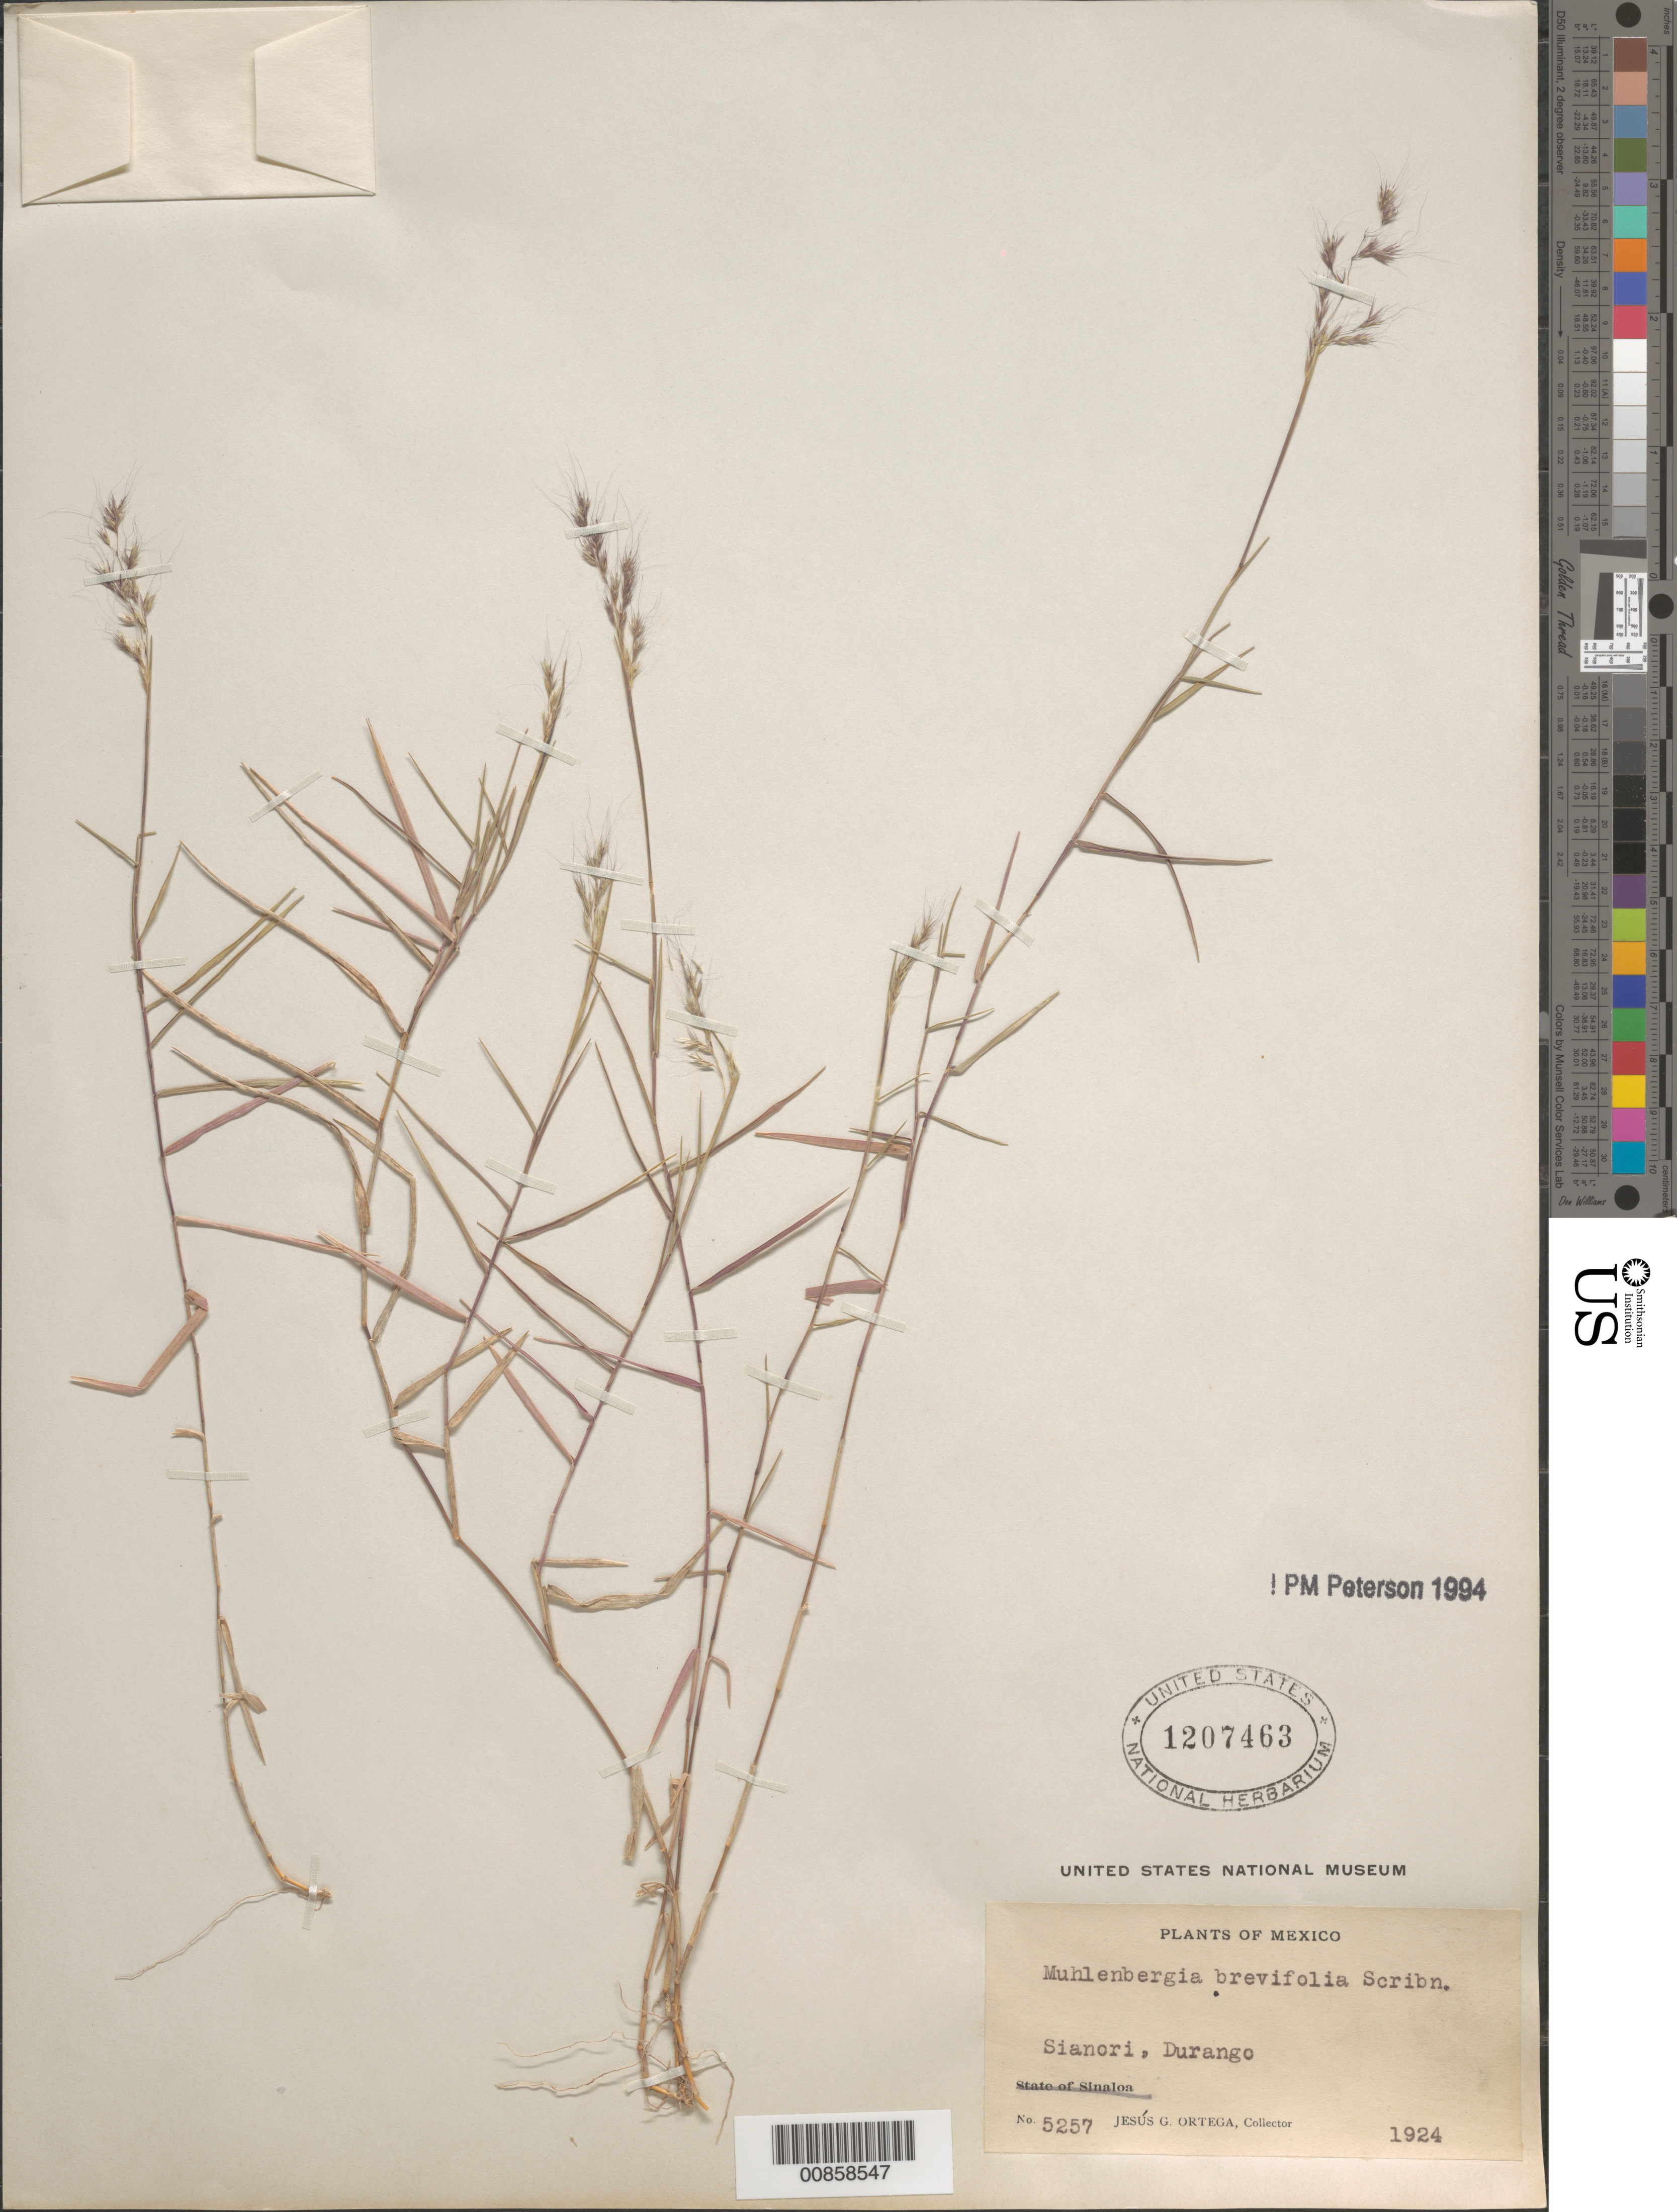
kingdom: Plantae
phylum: Tracheophyta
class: Liliopsida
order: Poales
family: Poaceae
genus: Muhlenbergia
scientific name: Muhlenbergia brevifolia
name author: Scribn. ex W.J. Beal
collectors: J. Ortega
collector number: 5257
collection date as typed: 1924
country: Mexico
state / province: Durango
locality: Sianori, Limite con Sinaloa, Dgo.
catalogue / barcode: US 1207463